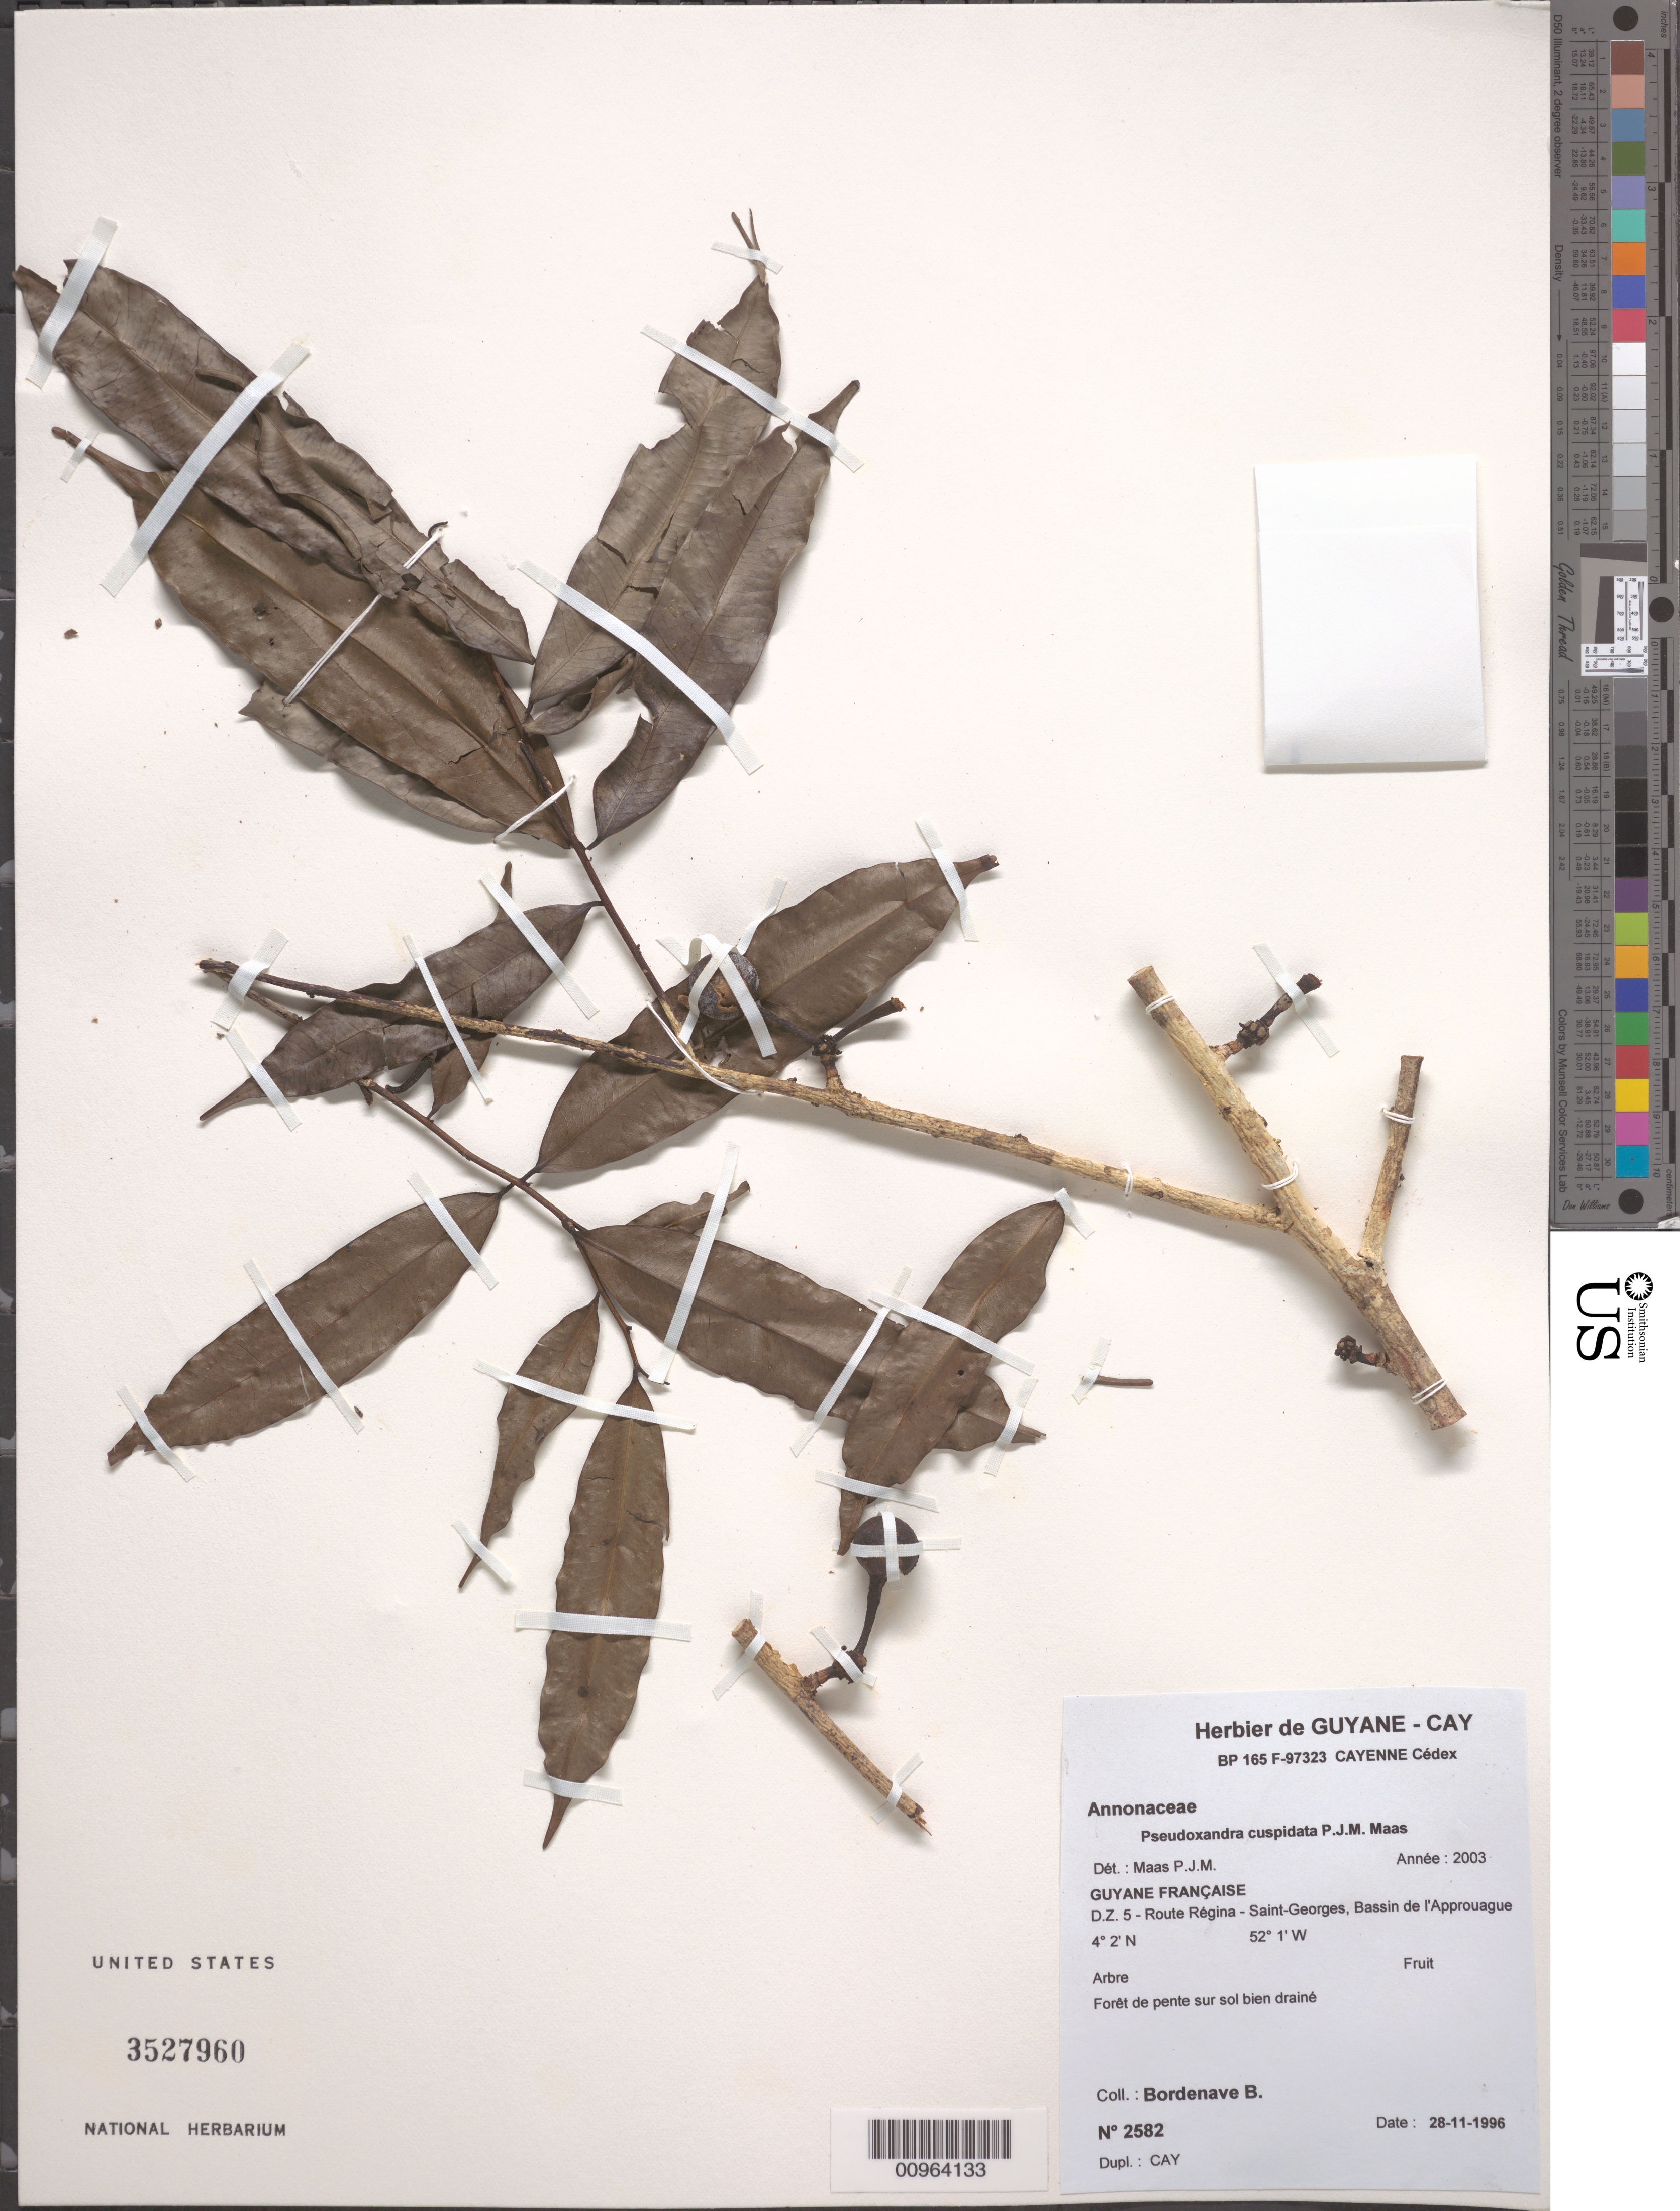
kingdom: Plantae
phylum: Tracheophyta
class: Magnoliopsida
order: Magnoliales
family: Annonaceae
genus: Pseudoxandra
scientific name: Pseudoxandra cuspidata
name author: Maas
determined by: Maas, Paul J. M.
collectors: B. Bordenave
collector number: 2582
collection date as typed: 28-Nov-96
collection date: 1996-11-28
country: French Guiana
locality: Bassin de l'Approuague. D.Z. 5 - Route Régina - Saint-Georges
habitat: Foret de pente sur sol bien draine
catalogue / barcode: US 3527960